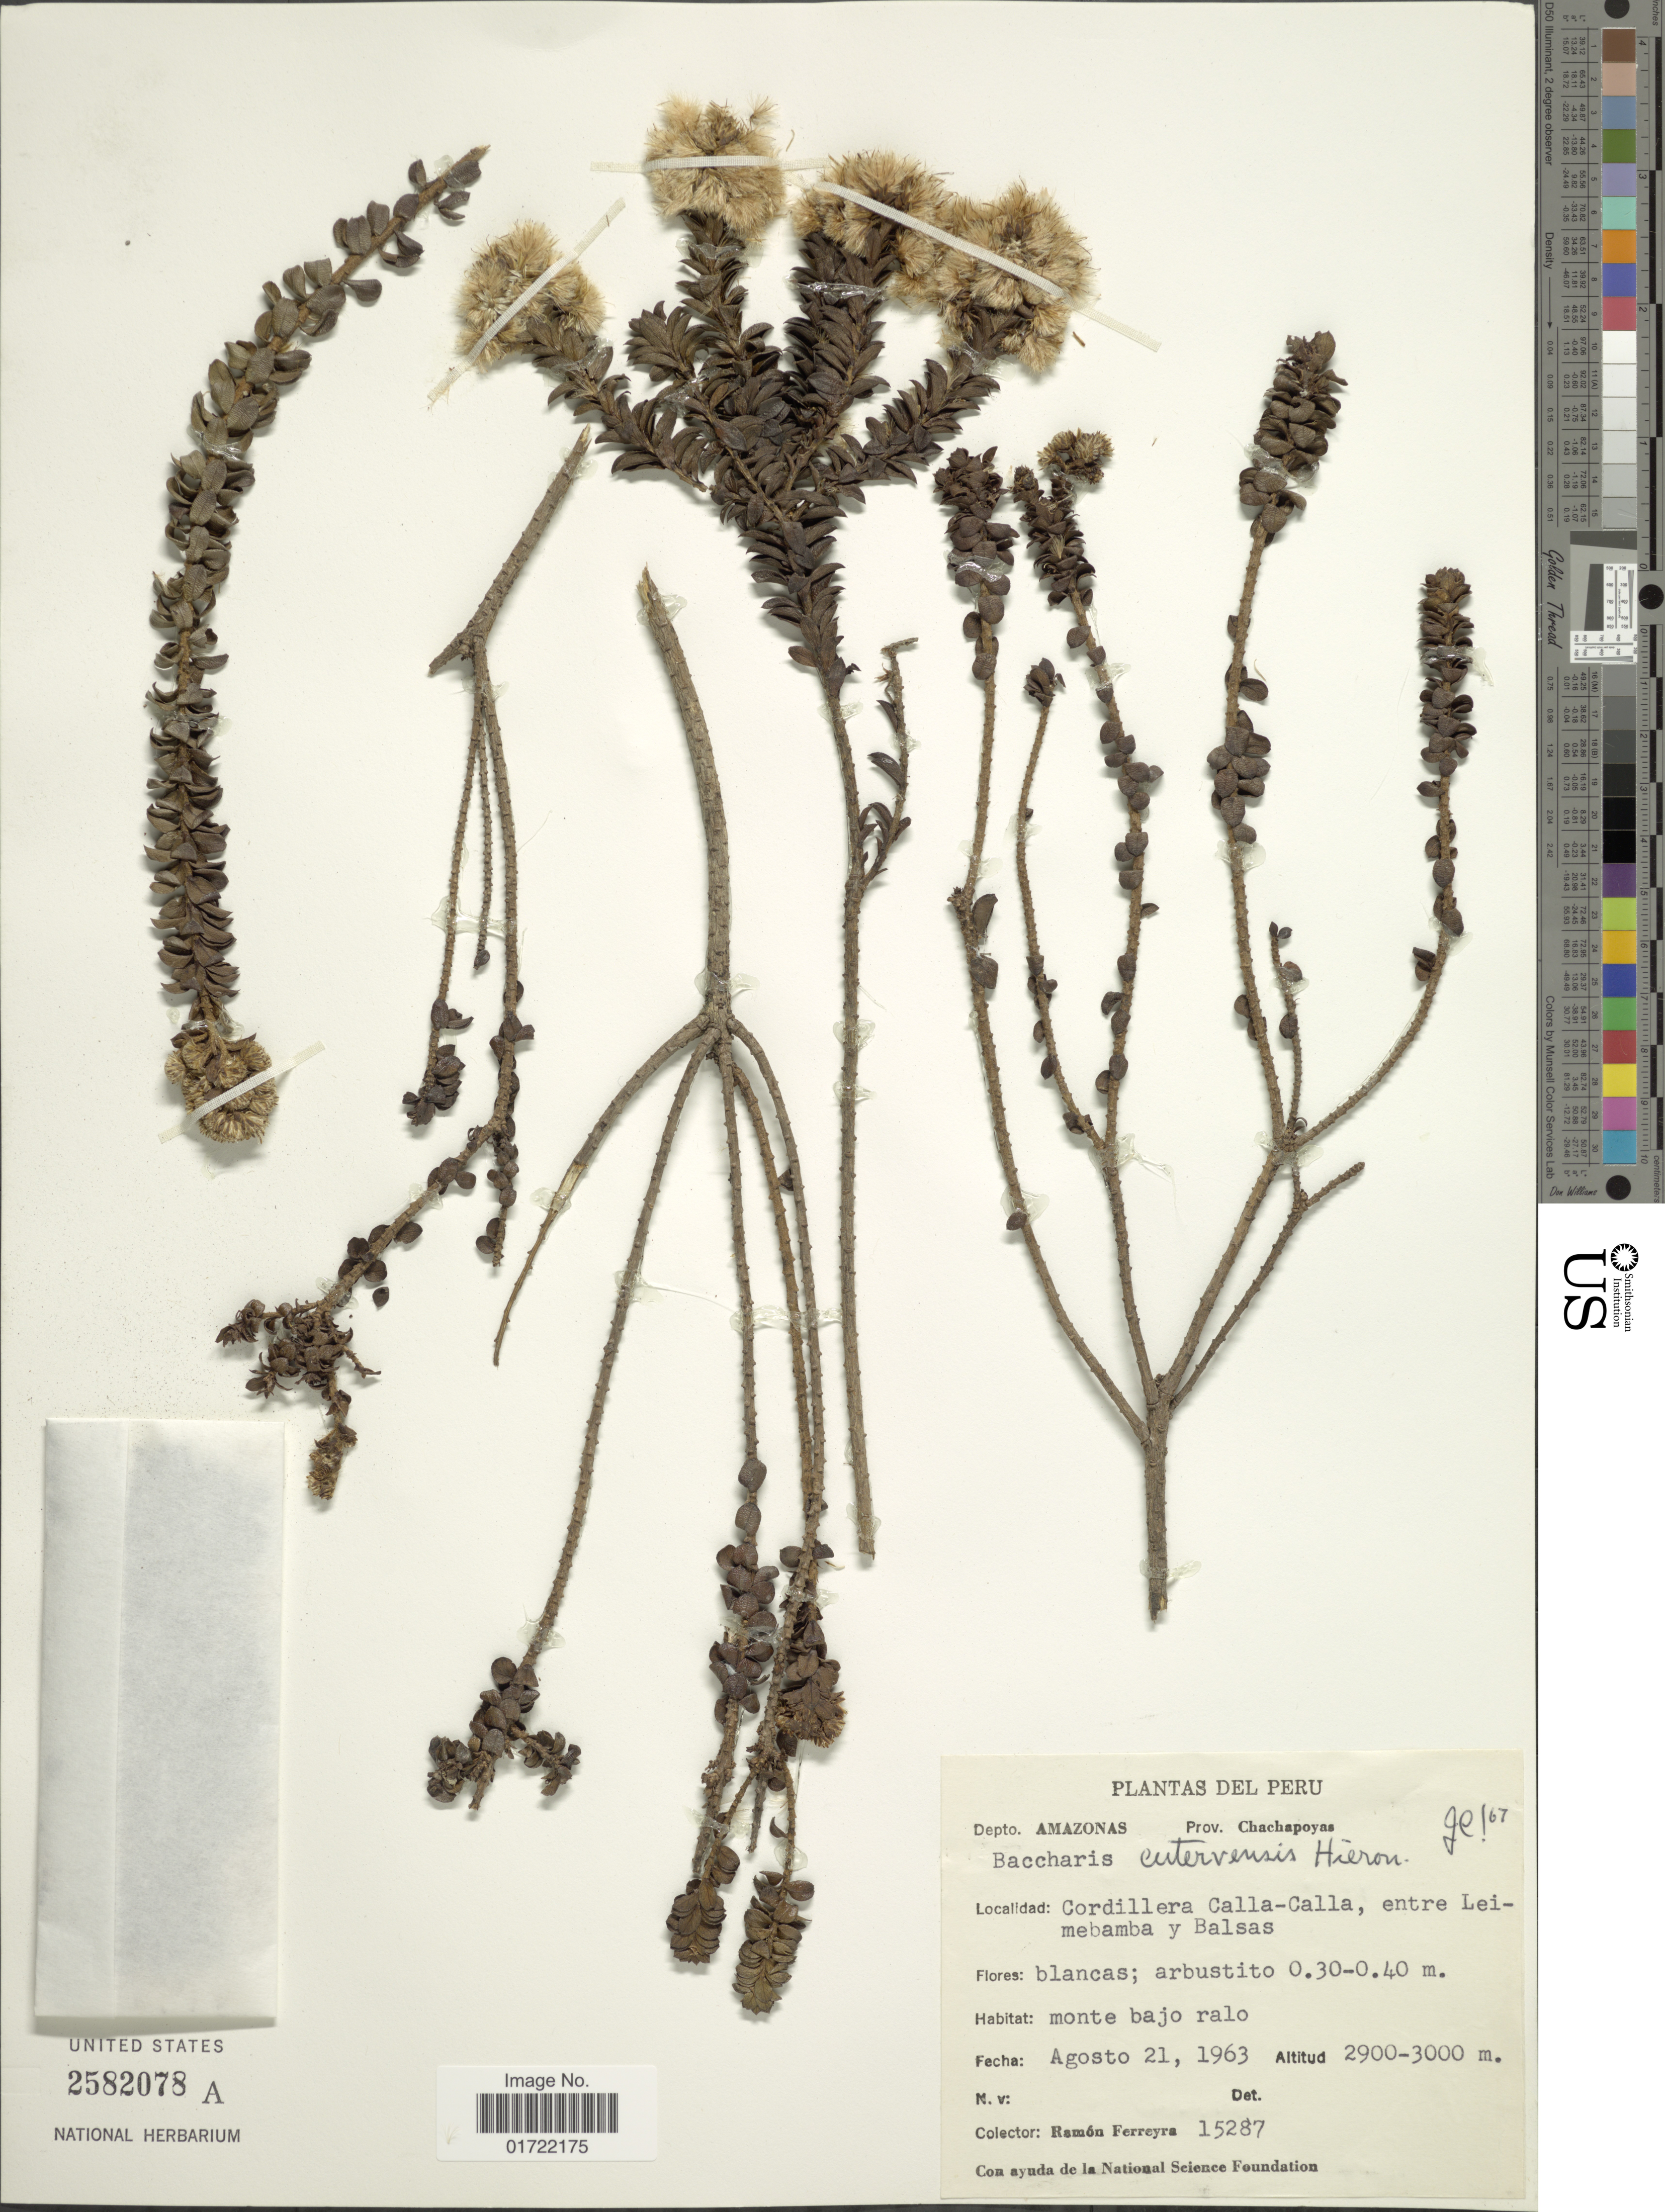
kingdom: Plantae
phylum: Tracheophyta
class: Magnoliopsida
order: Asterales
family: Asteraceae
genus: Baccharis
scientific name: Baccharis cutervensis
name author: Hieron.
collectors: R. A. Ferreyra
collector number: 15287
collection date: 1963-08-21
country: Peru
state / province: Amazonas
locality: Cordillera Calla-Calla, entre Leimebamba y Balsas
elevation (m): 2900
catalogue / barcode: US 2582078A